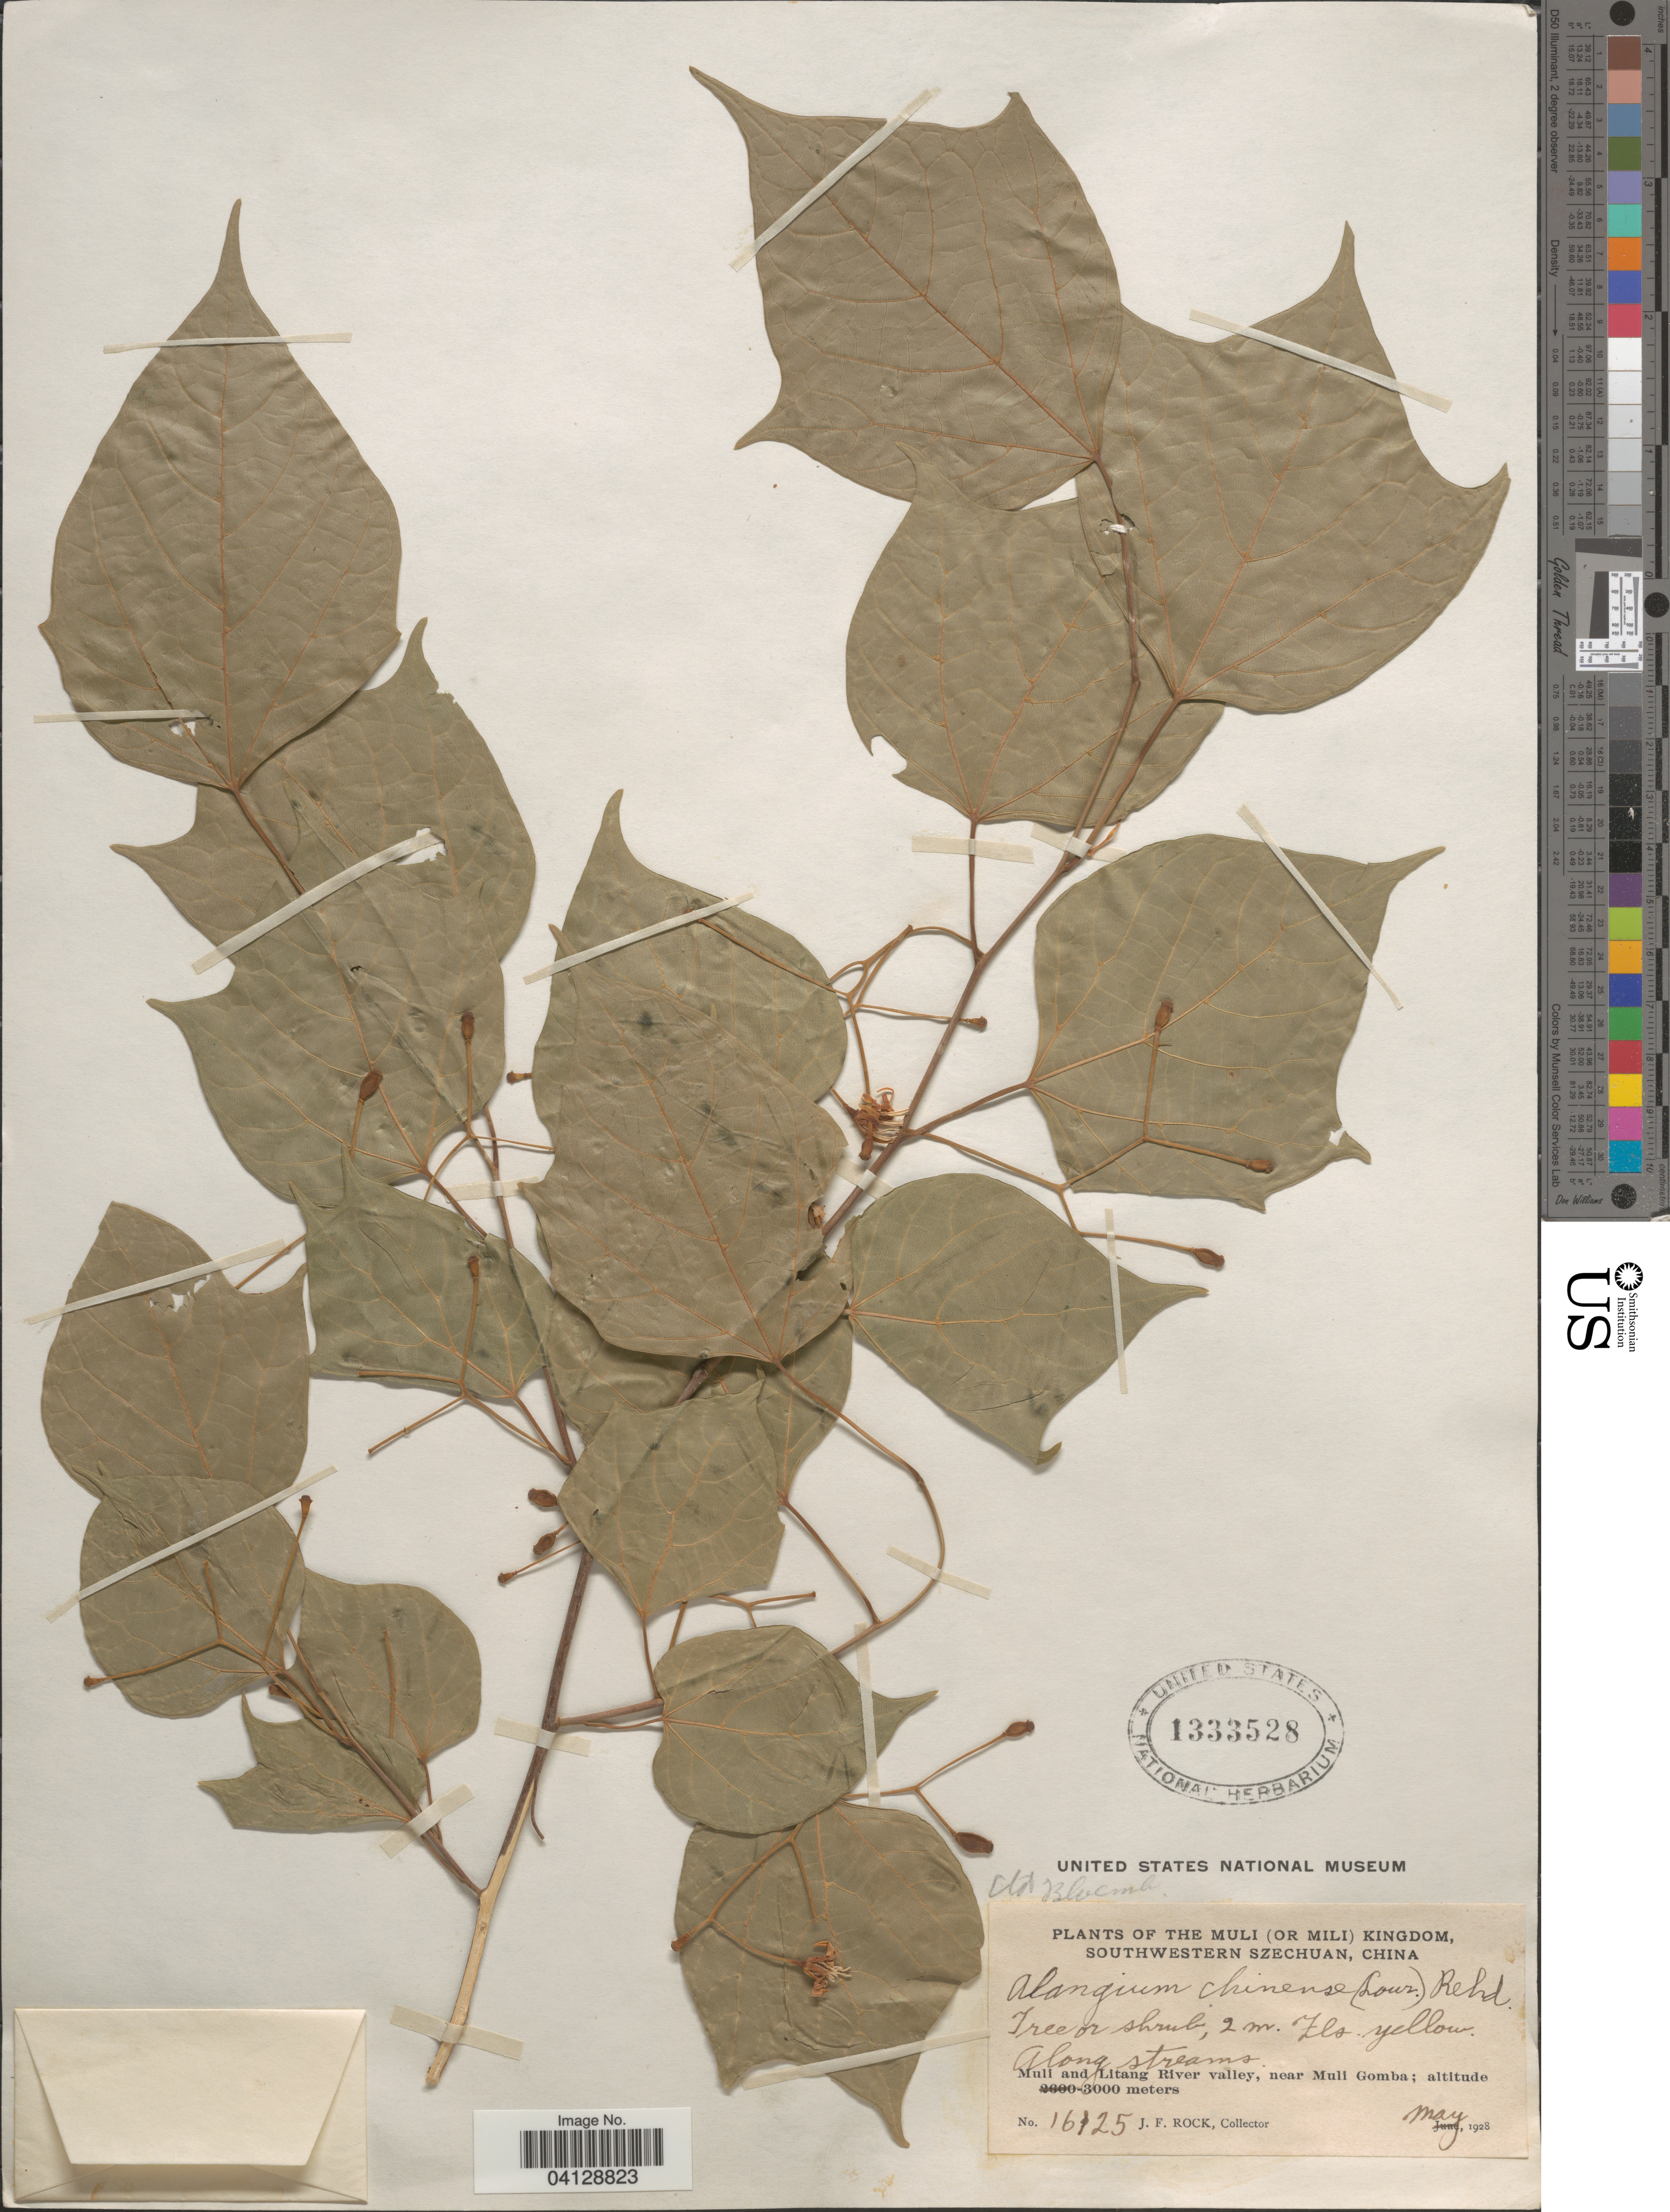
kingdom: Plantae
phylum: Tracheophyta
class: Magnoliopsida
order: Cornales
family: Cornaceae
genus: Alangium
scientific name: Alangium chinense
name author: (Harms) Rehder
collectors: J. Rock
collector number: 16125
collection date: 1928-05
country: China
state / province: Sichuan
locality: Muli (or Mili) Kingdom, Southwestern Szechuan. Muli and Litang River valley, near Muli Gomba.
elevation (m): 3000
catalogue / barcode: US 1333528